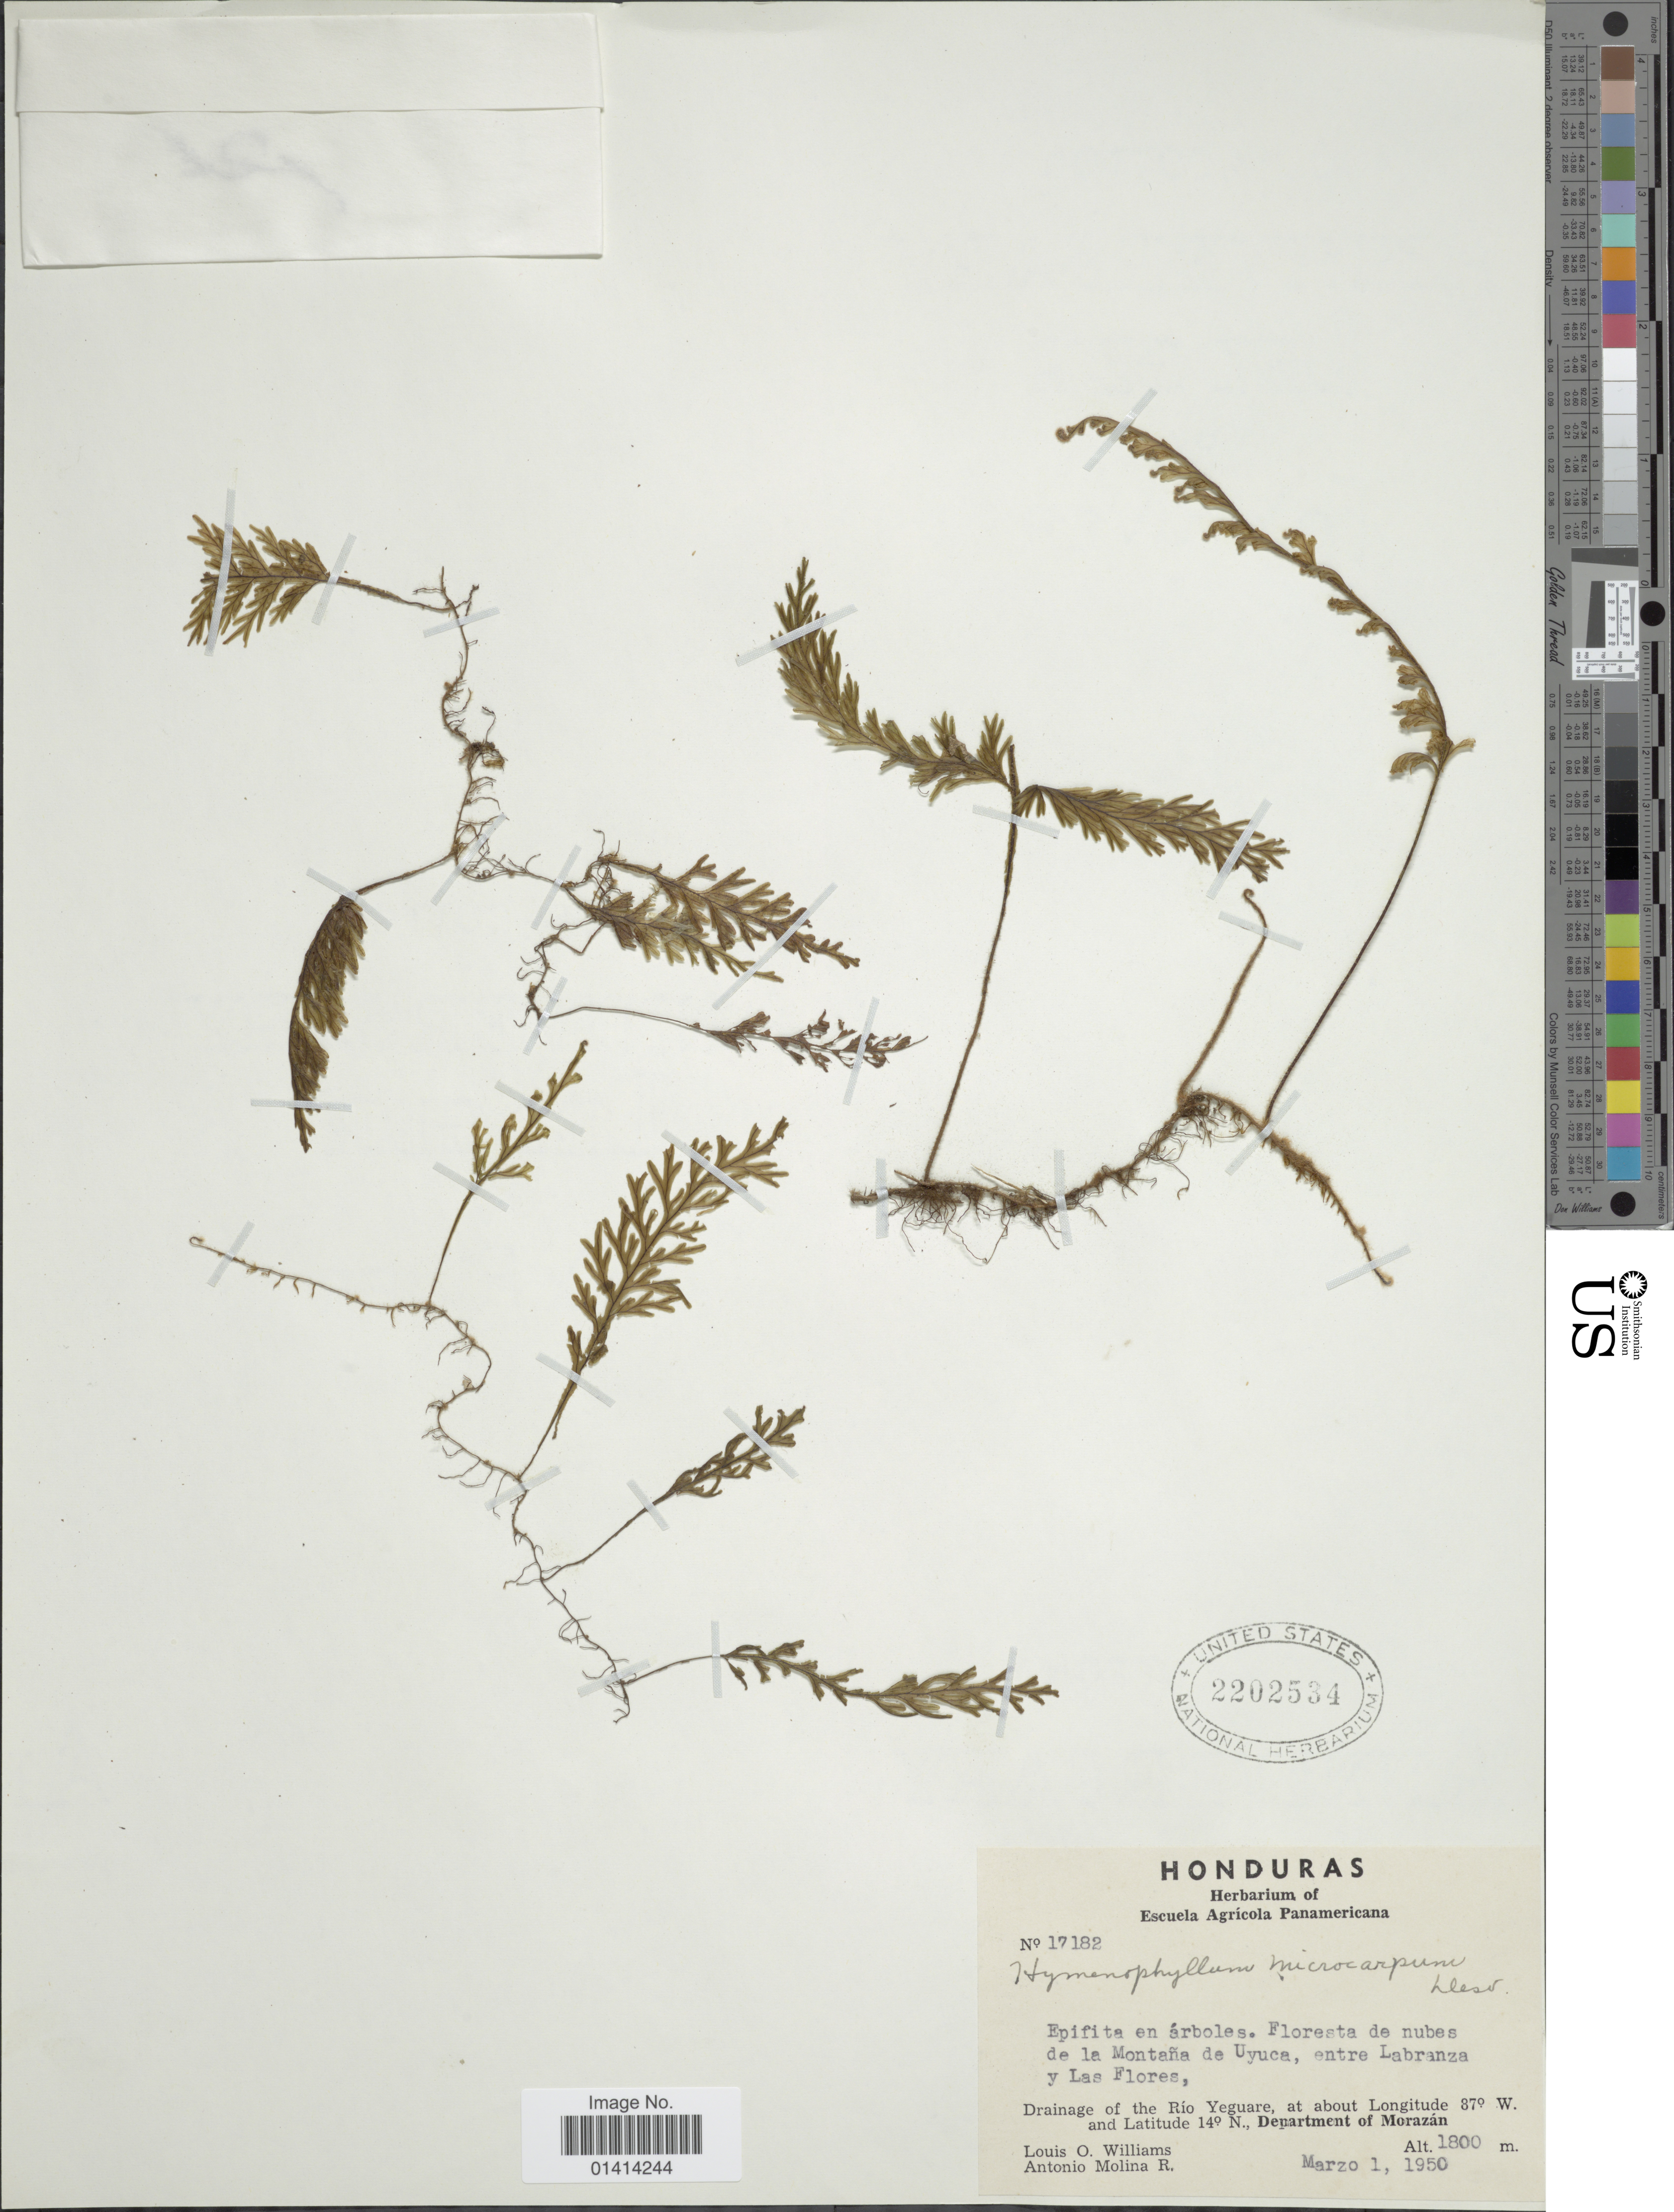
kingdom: Plantae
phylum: Tracheophyta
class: Polypodiopsida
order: Hymenophyllales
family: Hymenophyllaceae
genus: Hymenophyllum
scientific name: Hymenophyllum microcarpum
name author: (Desv.) Lellinger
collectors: L. O. Williams & A. Molina R.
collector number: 17182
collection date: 1950-03-01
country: Honduras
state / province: Fco. Morazán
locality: Floresta de nubes de la Montaña de uyuca, entre Labranza y Las Flores, Drainage of the Rio Yeguare, Department of Morazan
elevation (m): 1800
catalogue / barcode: US 2202534